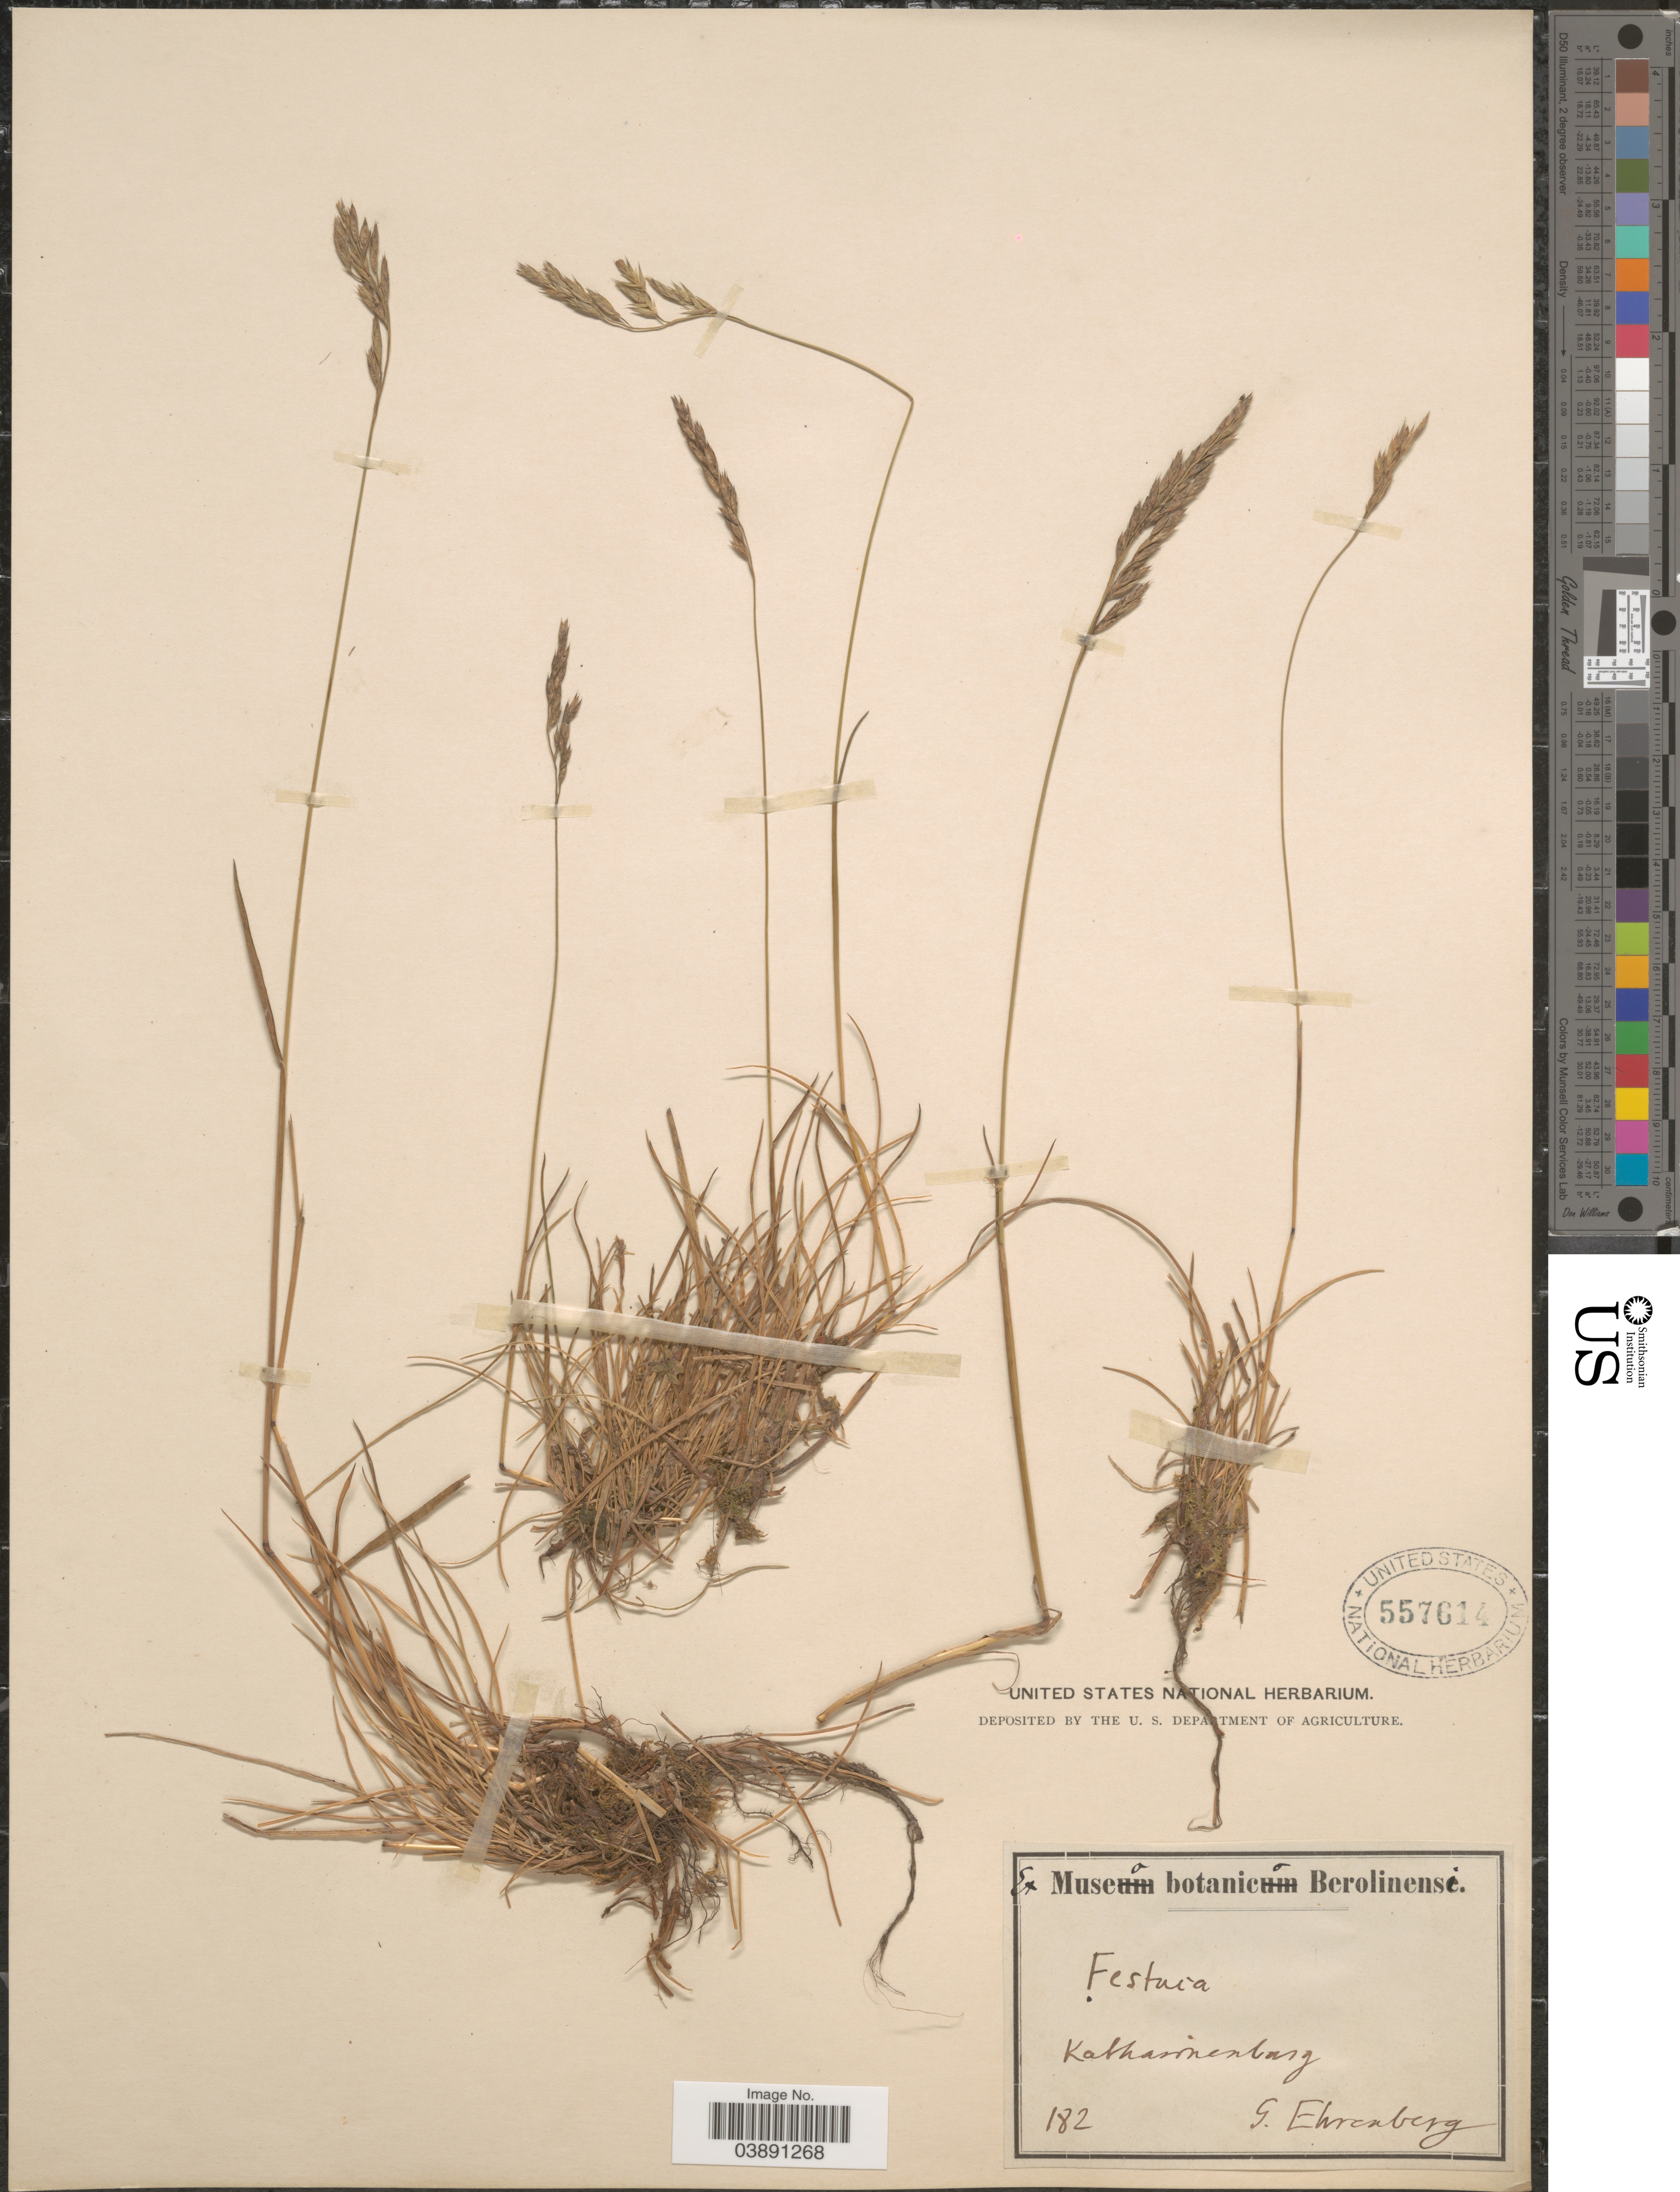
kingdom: Plantae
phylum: Tracheophyta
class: Liliopsida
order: Poales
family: Poaceae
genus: Festuca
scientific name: Festuca sp.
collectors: G. Ehrenberg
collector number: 182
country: Germany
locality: Katharinenberg.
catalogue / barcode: US 557614